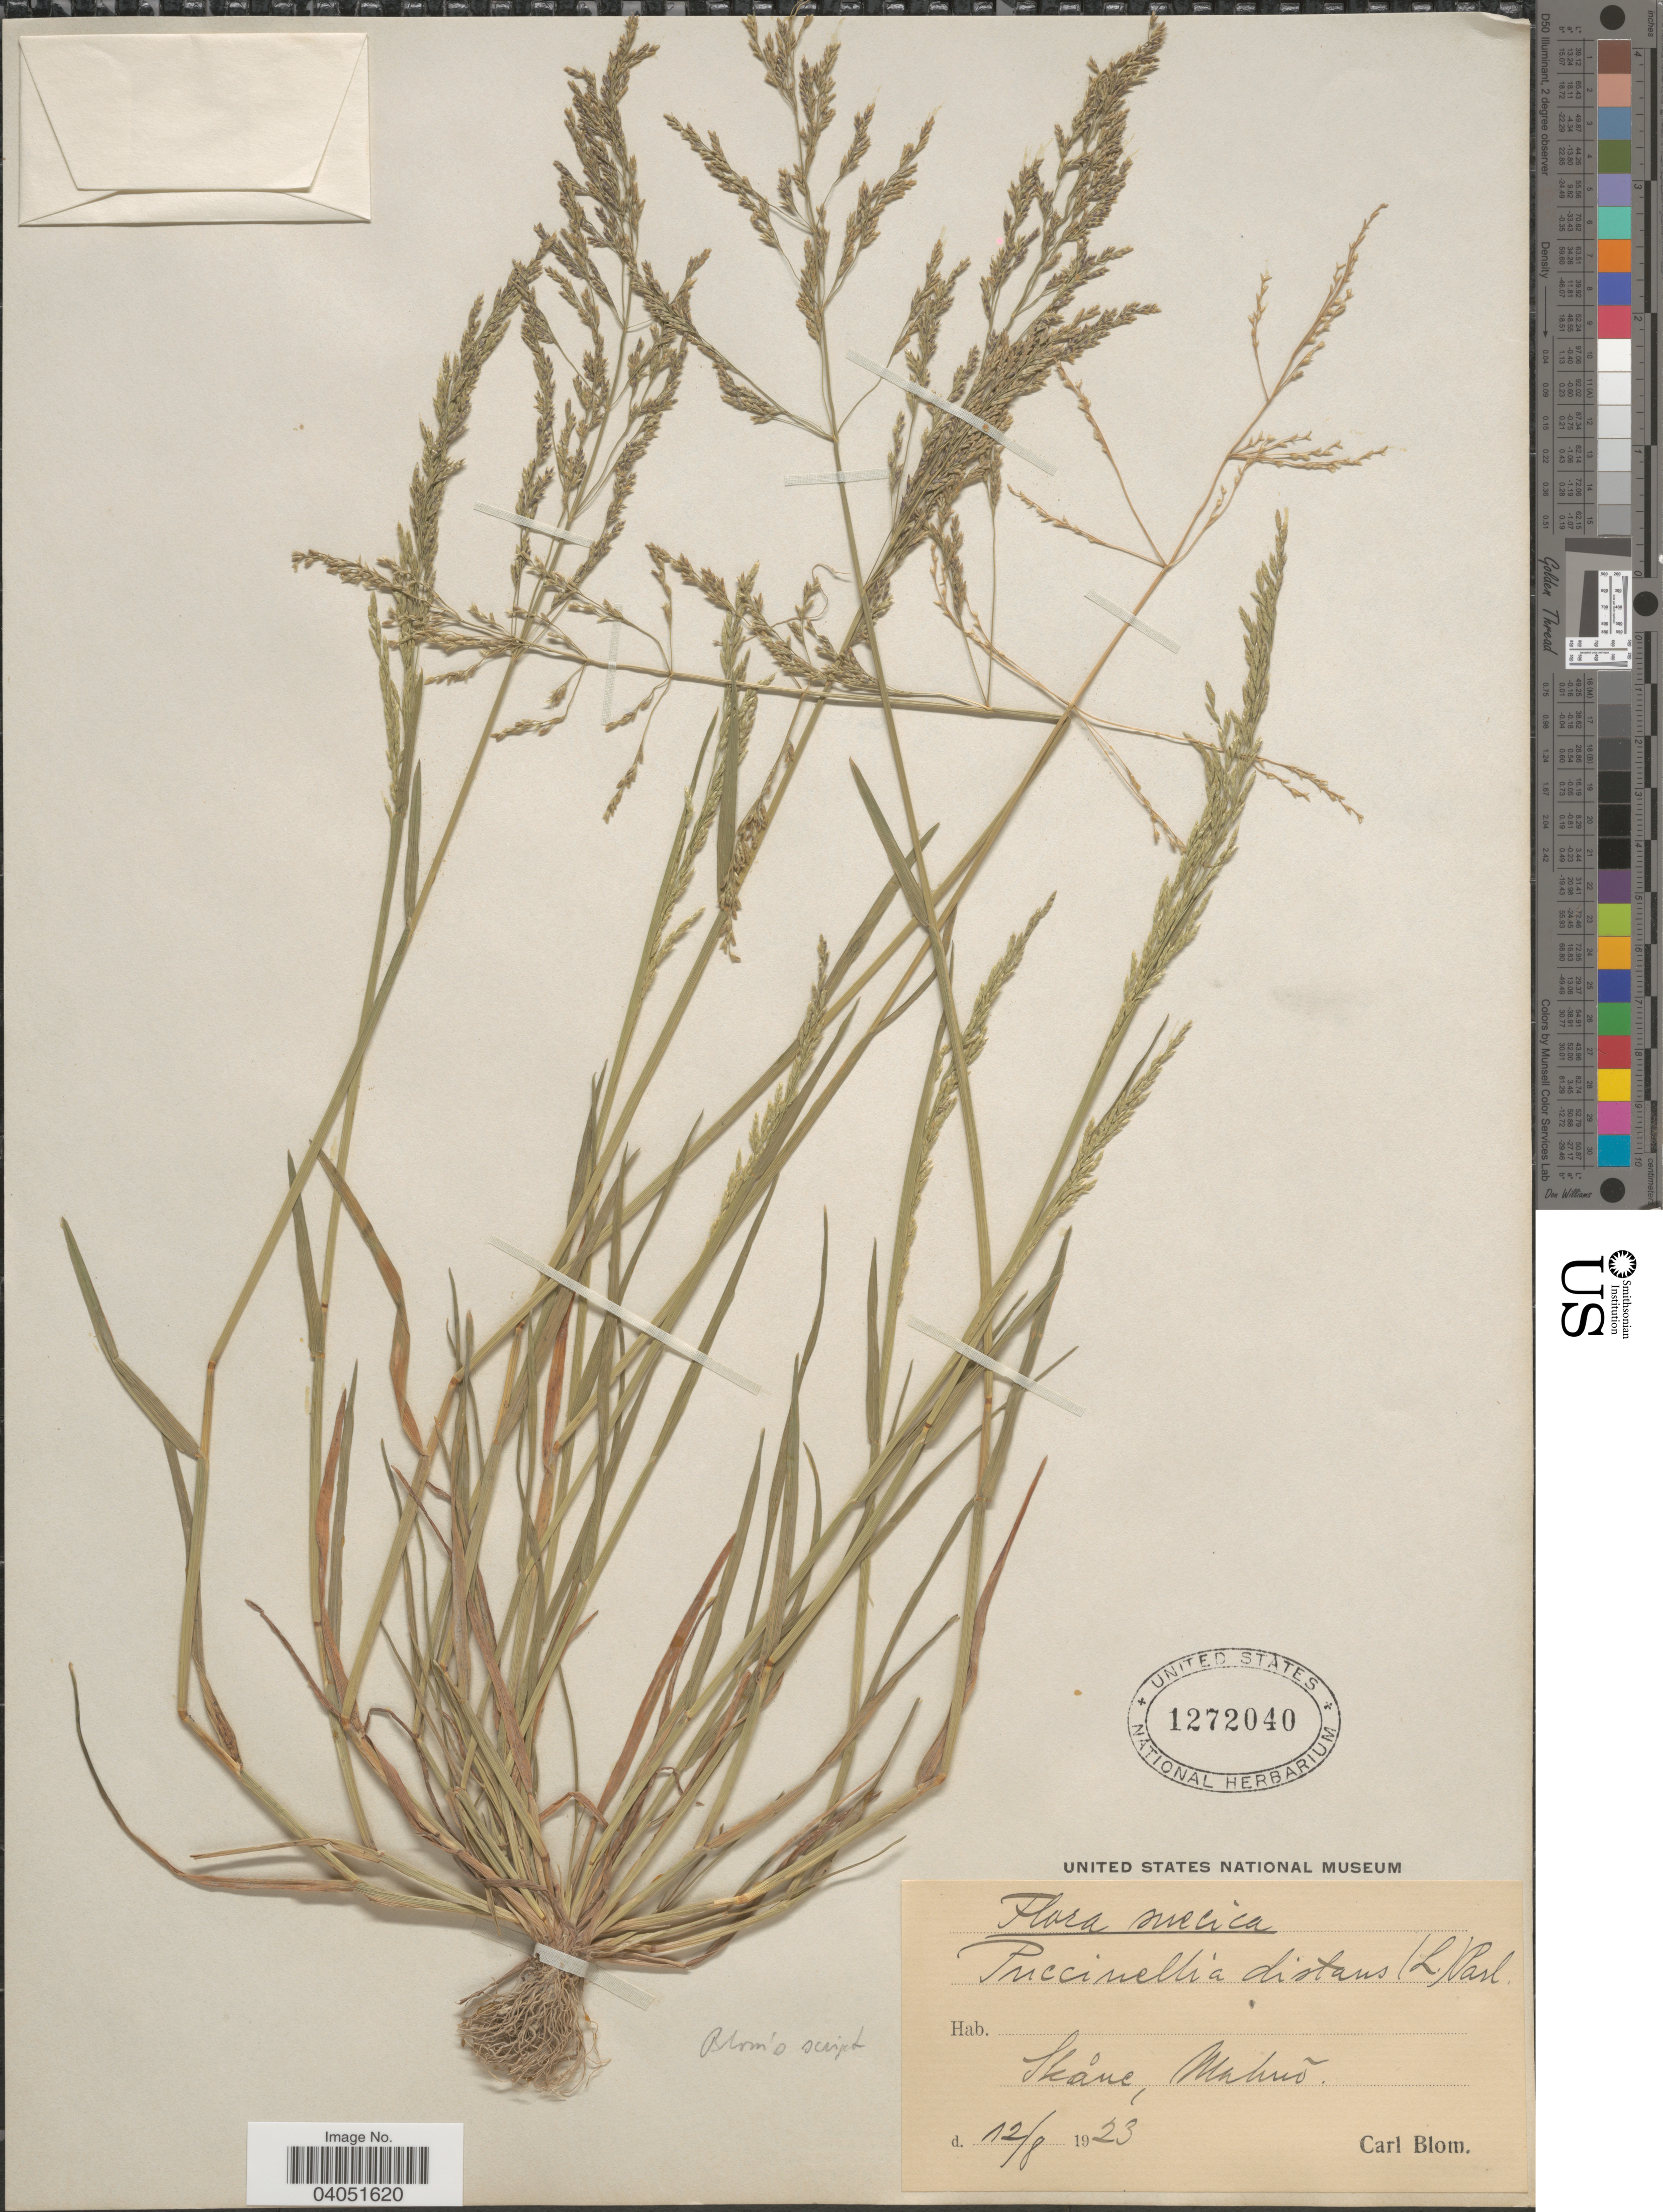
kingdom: Plantae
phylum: Tracheophyta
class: Liliopsida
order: Poales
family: Poaceae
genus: Puccinellia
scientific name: Puccinellia distans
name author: (Jacq.) Parl.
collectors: C. H. Blom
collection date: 1923-08-12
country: Sweden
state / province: Skåne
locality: Suecica. Malmõ.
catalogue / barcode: US 1272040